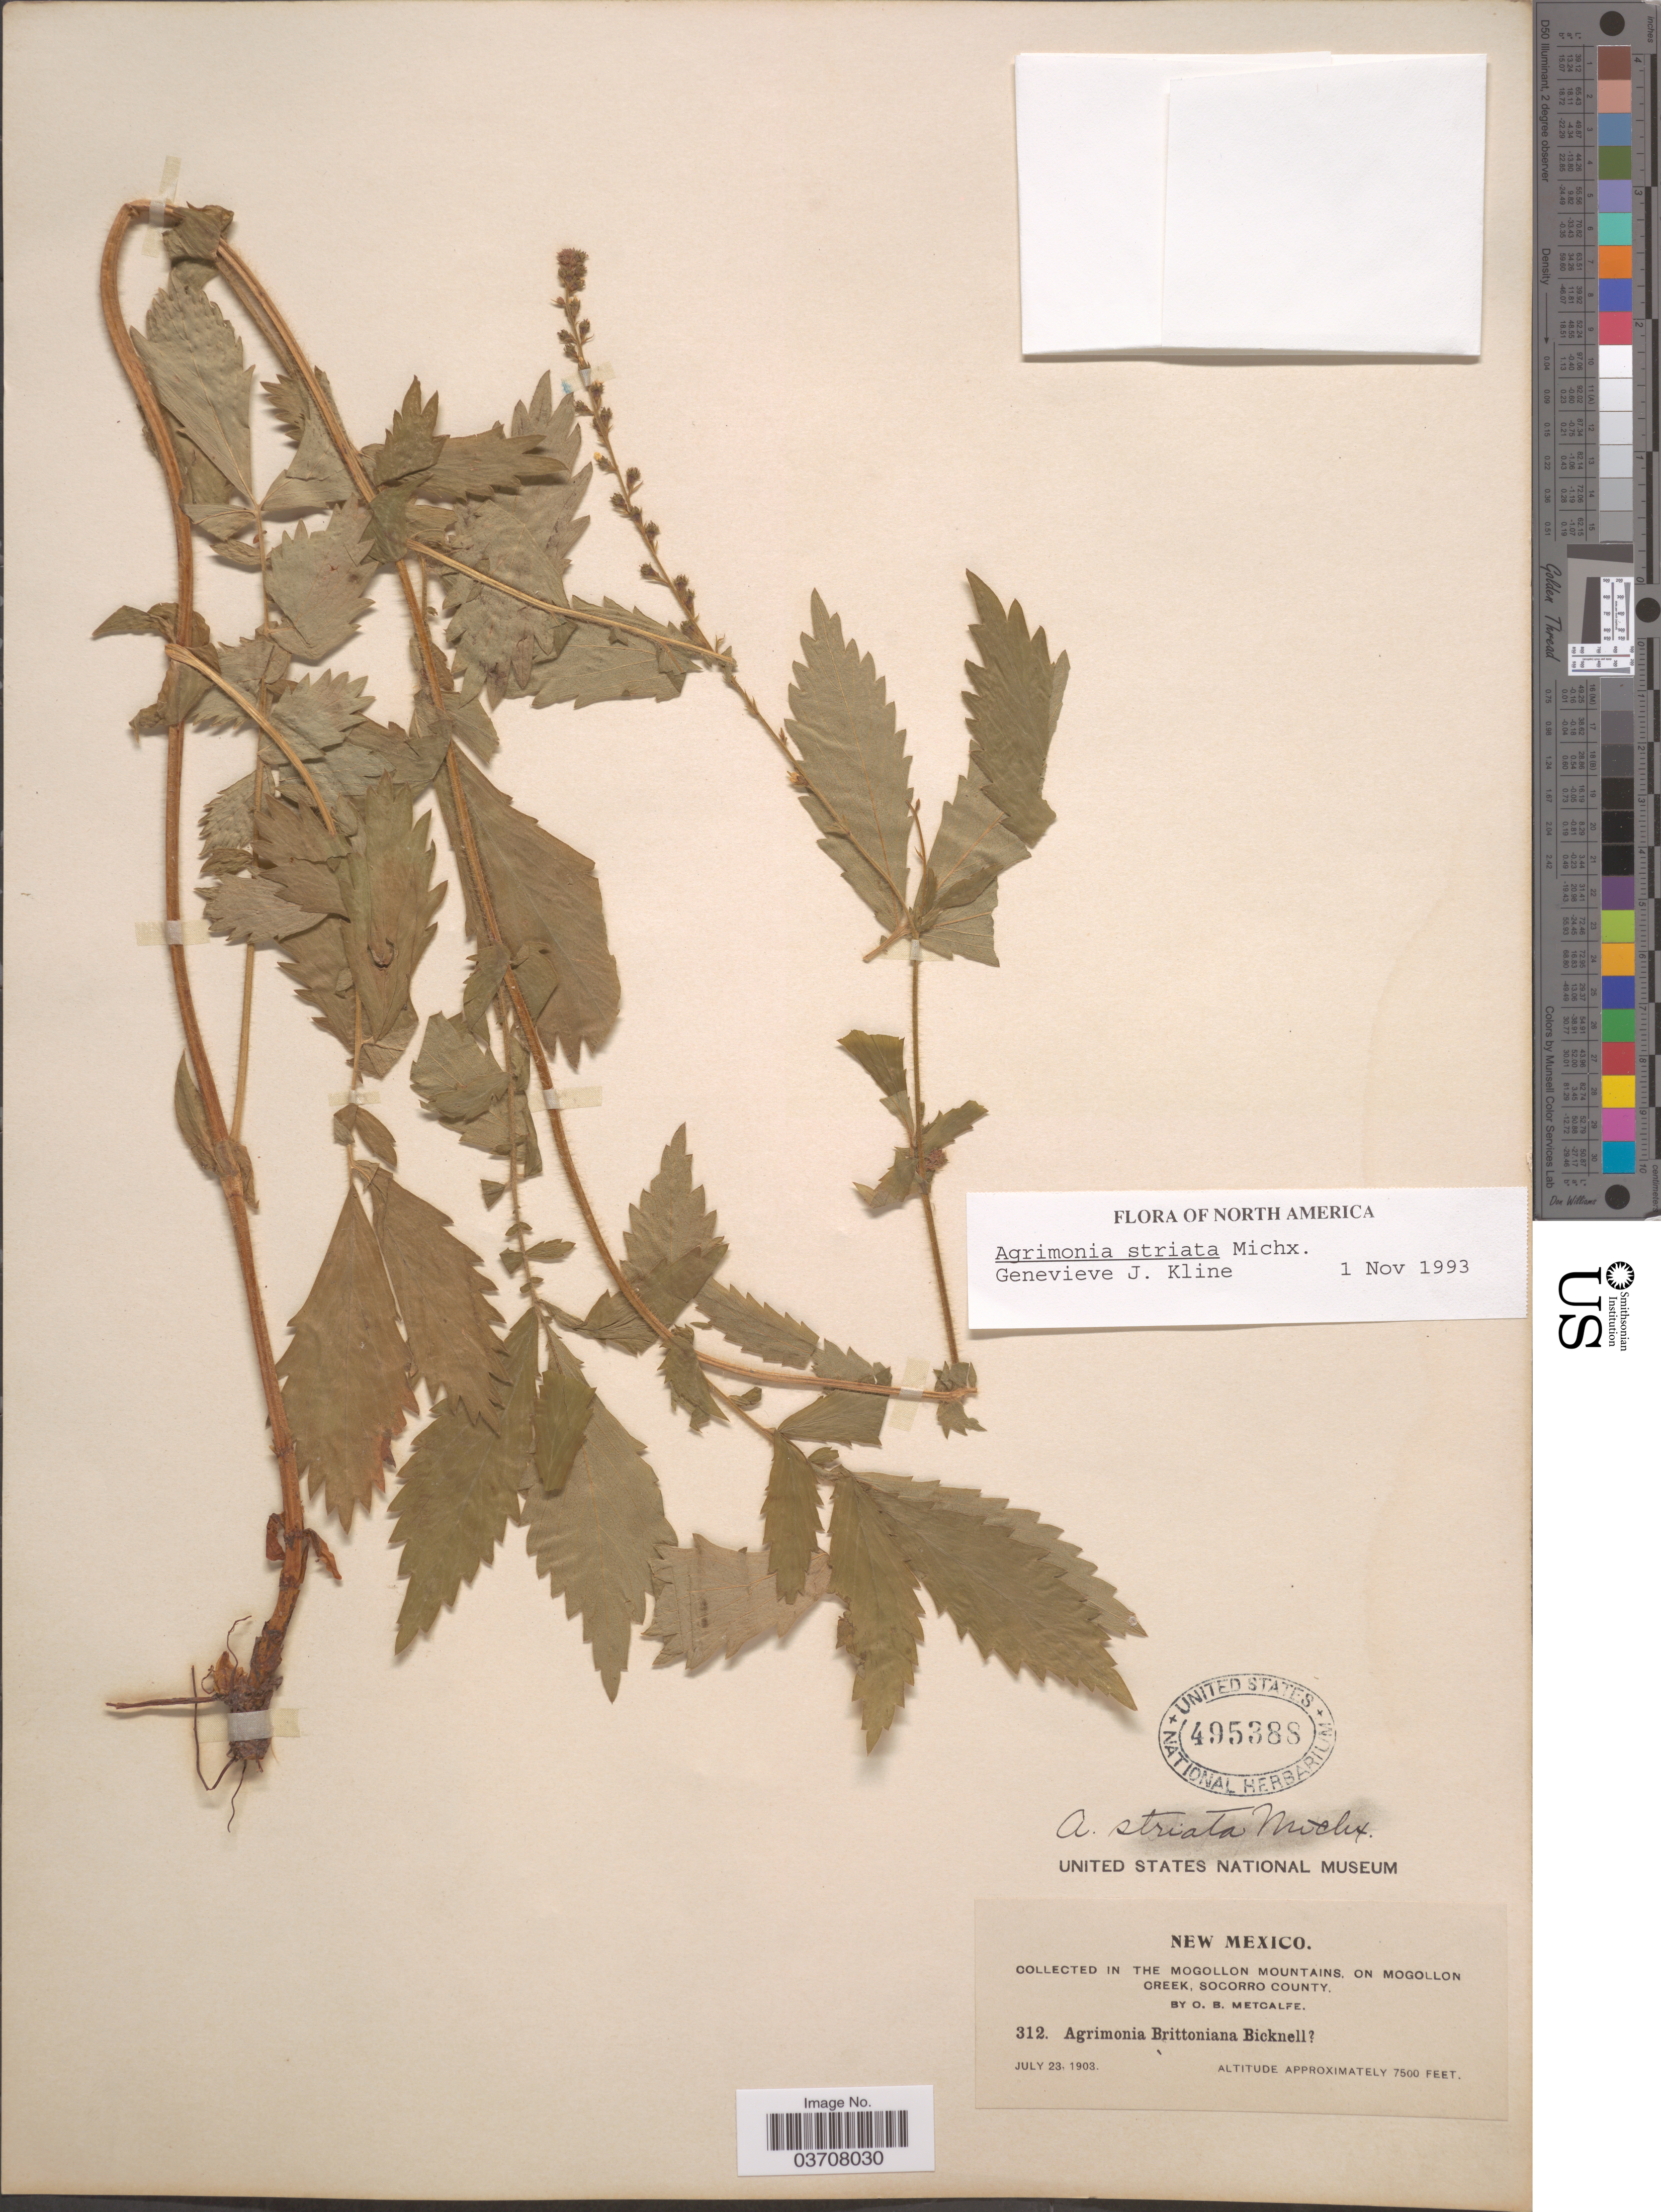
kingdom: Plantae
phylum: Tracheophyta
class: Magnoliopsida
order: Rosales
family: Rosaceae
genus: Agrimonia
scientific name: Agrimonia striata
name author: Michx.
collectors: O. B. Metcalfe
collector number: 312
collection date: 1903-07-23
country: United States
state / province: New Mexico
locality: The Mogollon Mountains, on Mogollon Creek, Socorro County.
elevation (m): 2286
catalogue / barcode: US 495388